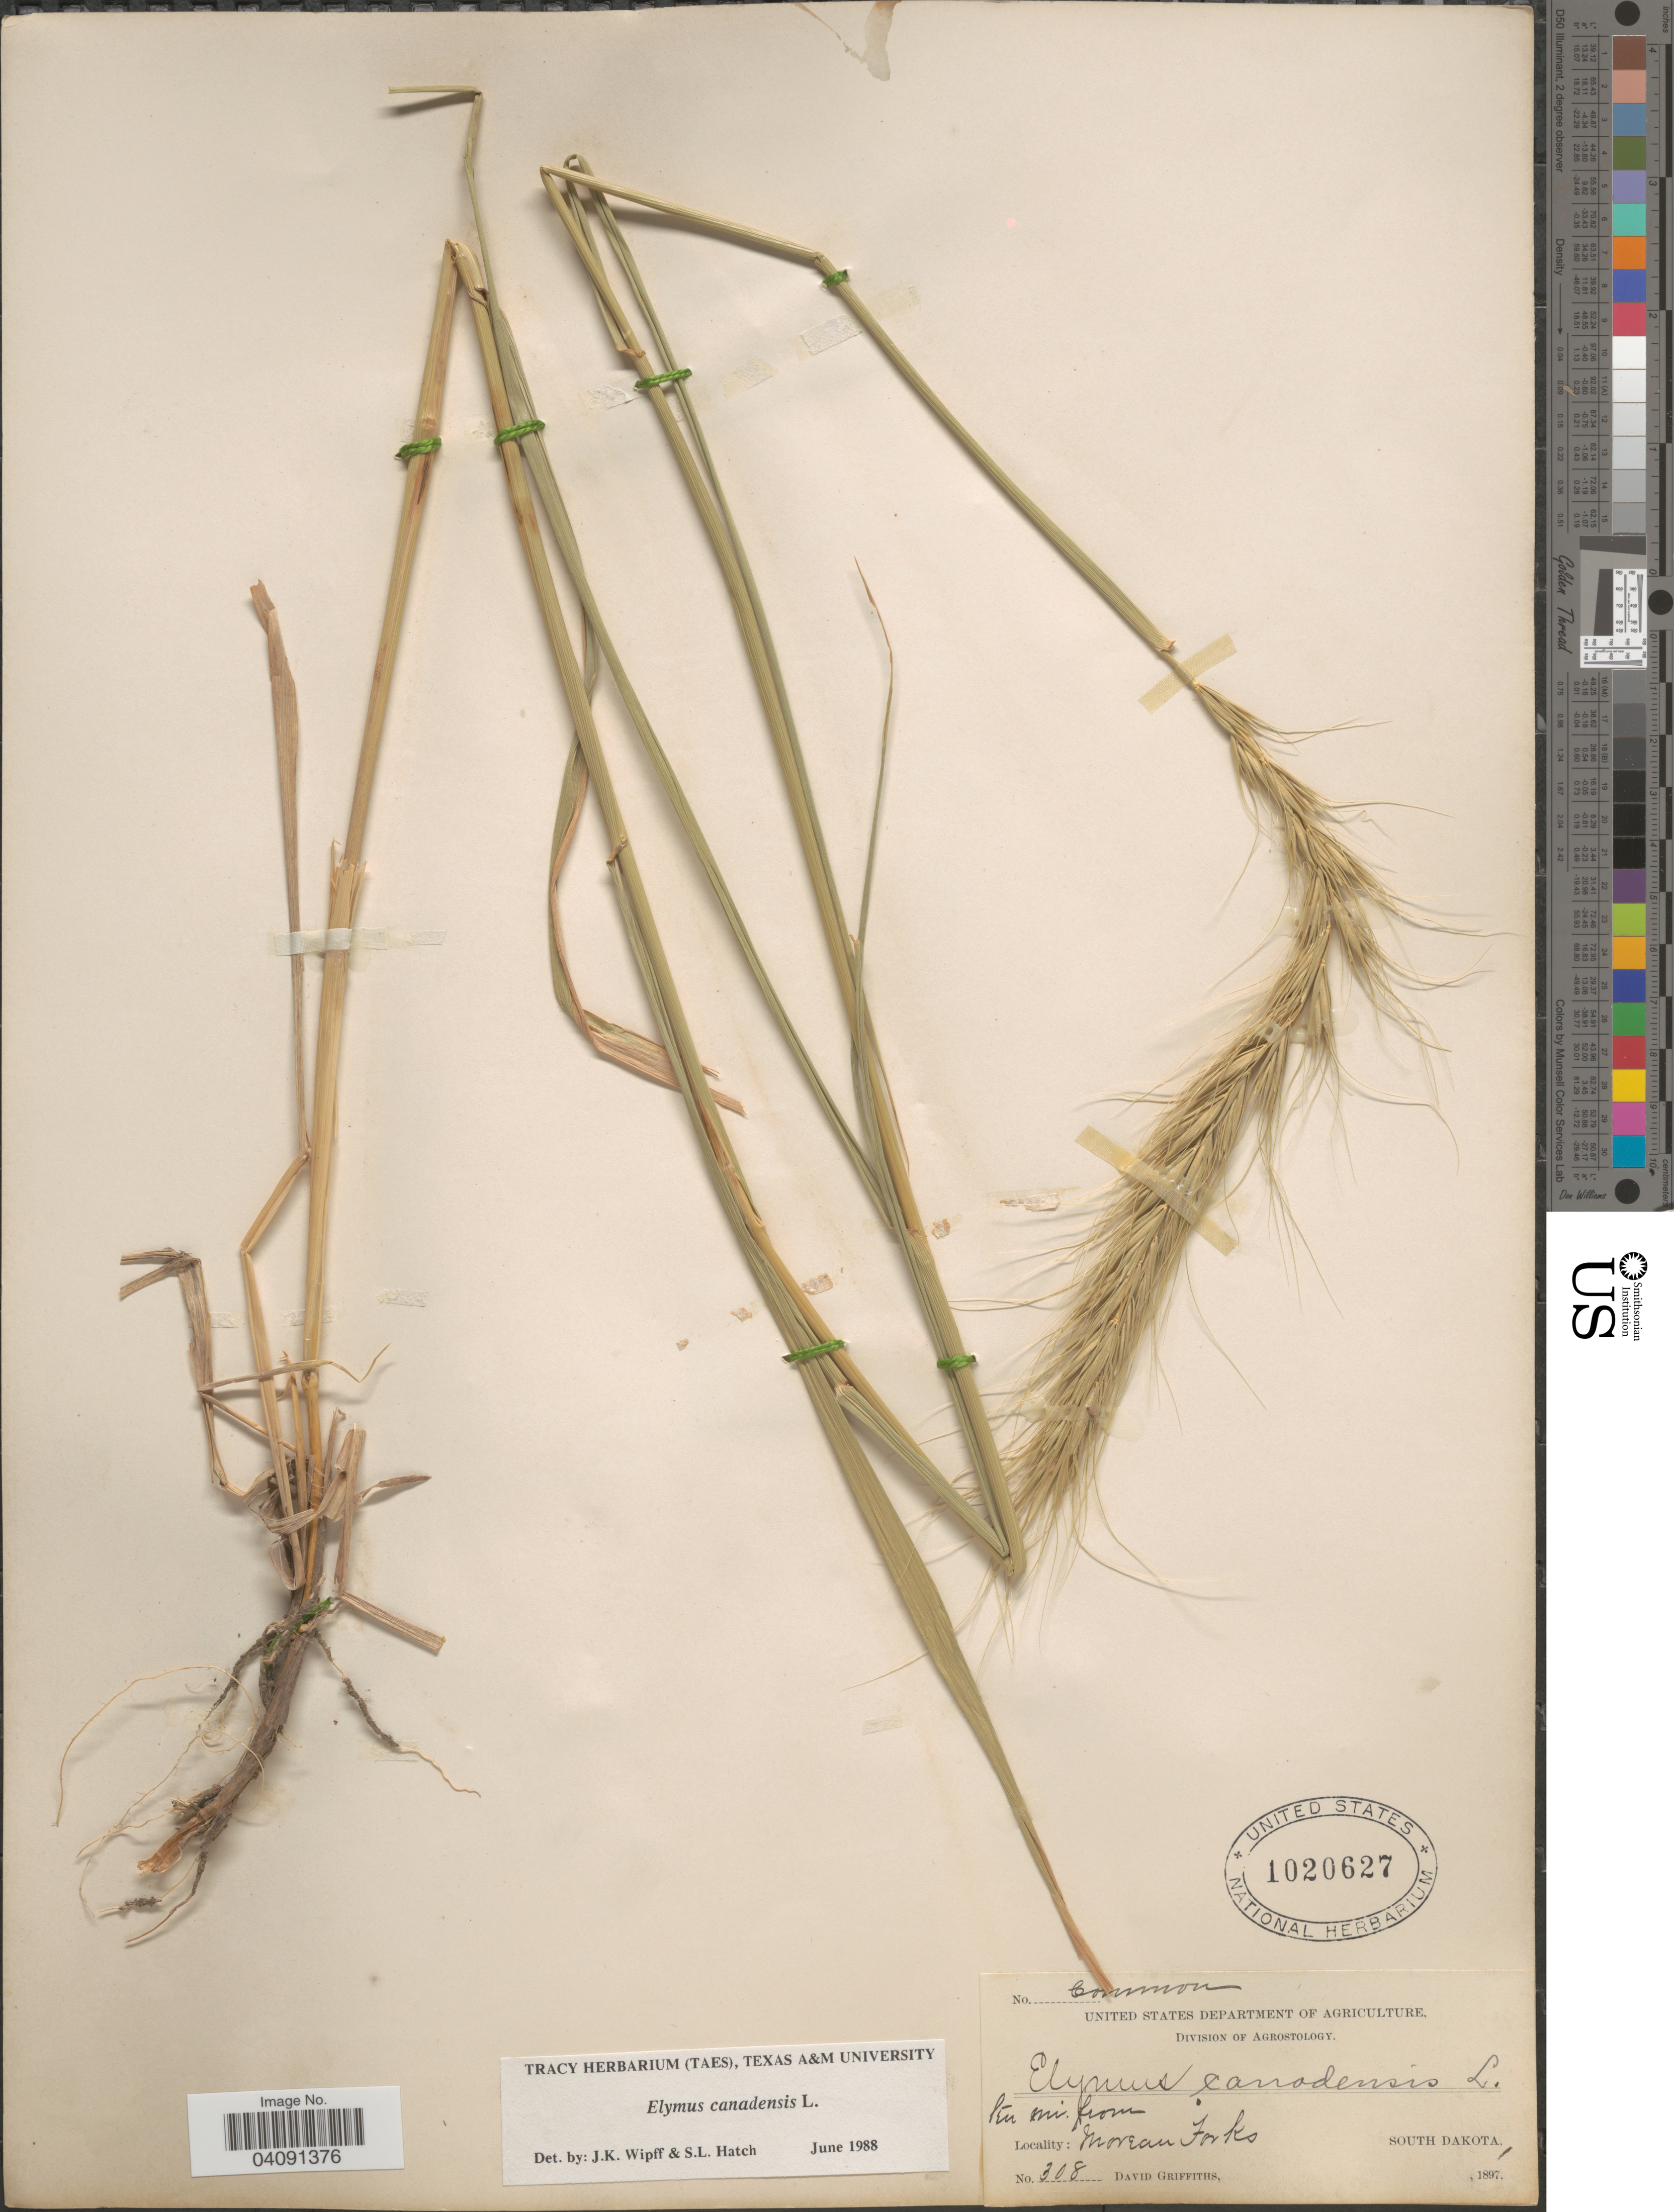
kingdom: Plantae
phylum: Tracheophyta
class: Liliopsida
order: Poales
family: Poaceae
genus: Elymus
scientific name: Elymus canadensis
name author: L.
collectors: D. Griffiths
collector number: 308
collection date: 1897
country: United States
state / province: South Dakota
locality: Tén mi. from Morean Forks.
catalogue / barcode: US 1020627